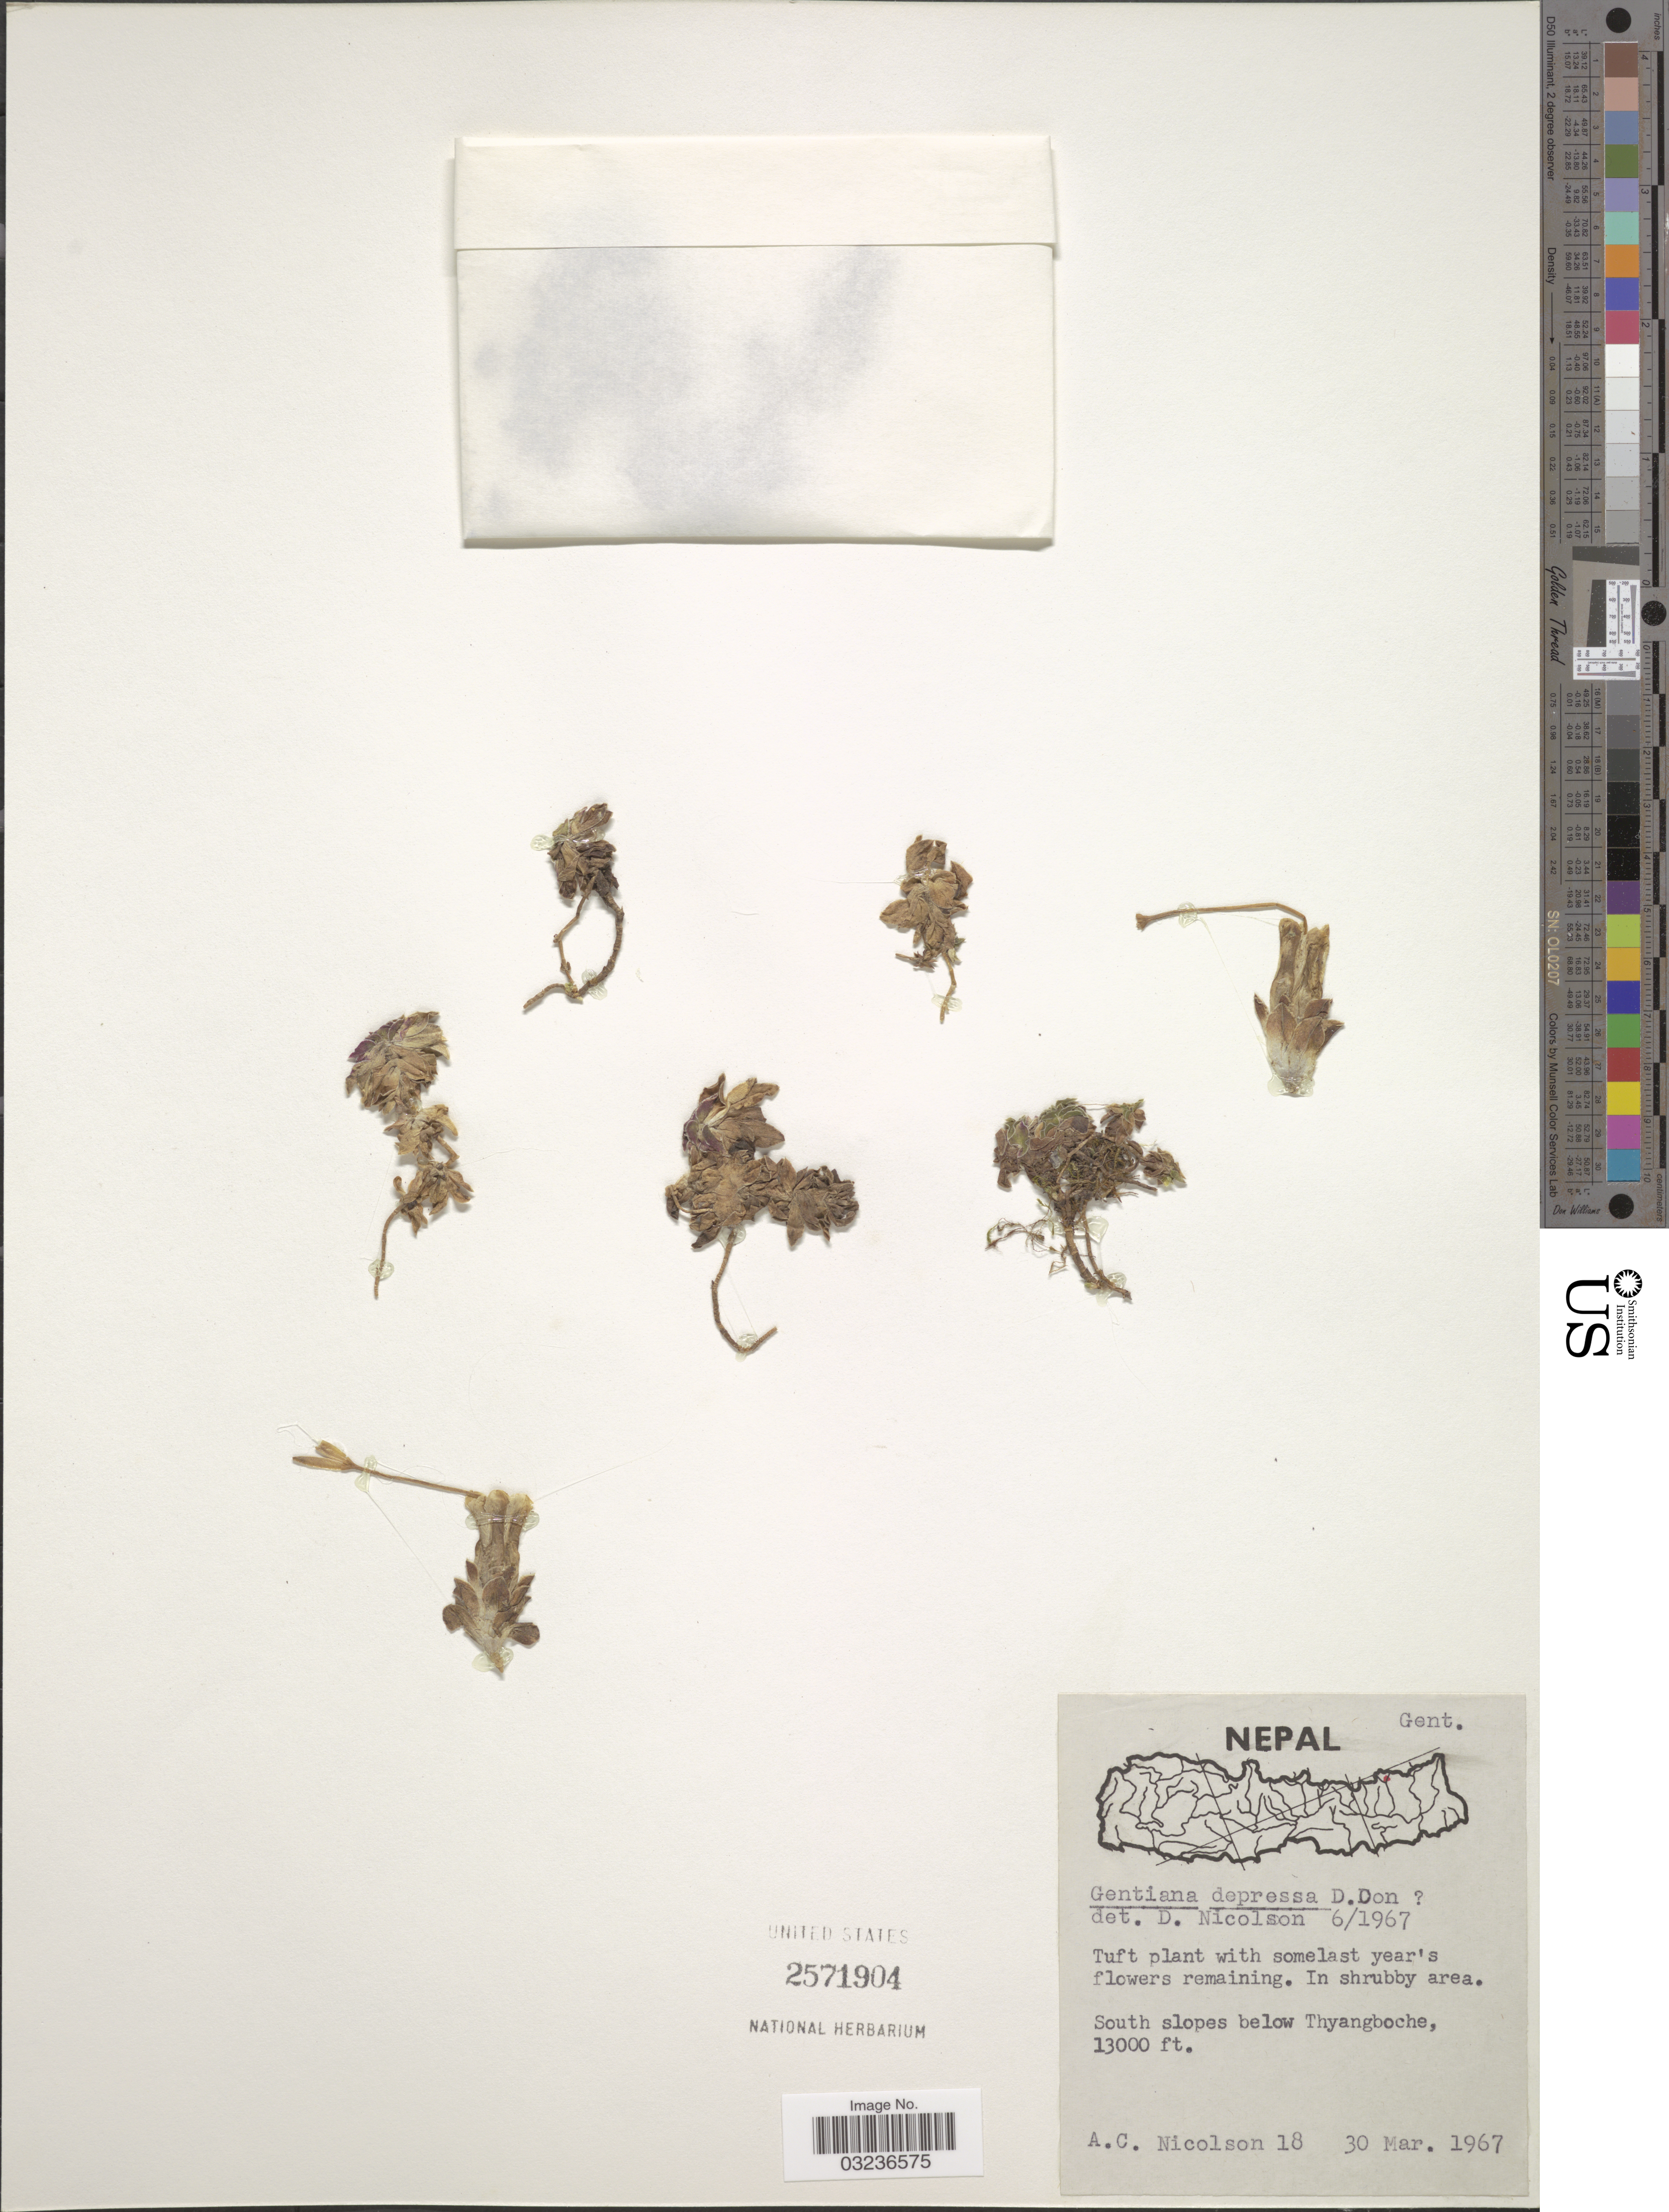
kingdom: Plantae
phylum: Tracheophyta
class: Magnoliopsida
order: Gentianales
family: Gentianaceae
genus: Gentiana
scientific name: Gentiana depressa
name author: D. Don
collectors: A. C. Nicolson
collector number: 18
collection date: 1967-03-30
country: Nepal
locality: South slopes below Thyangboche.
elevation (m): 3962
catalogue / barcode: US 2571904